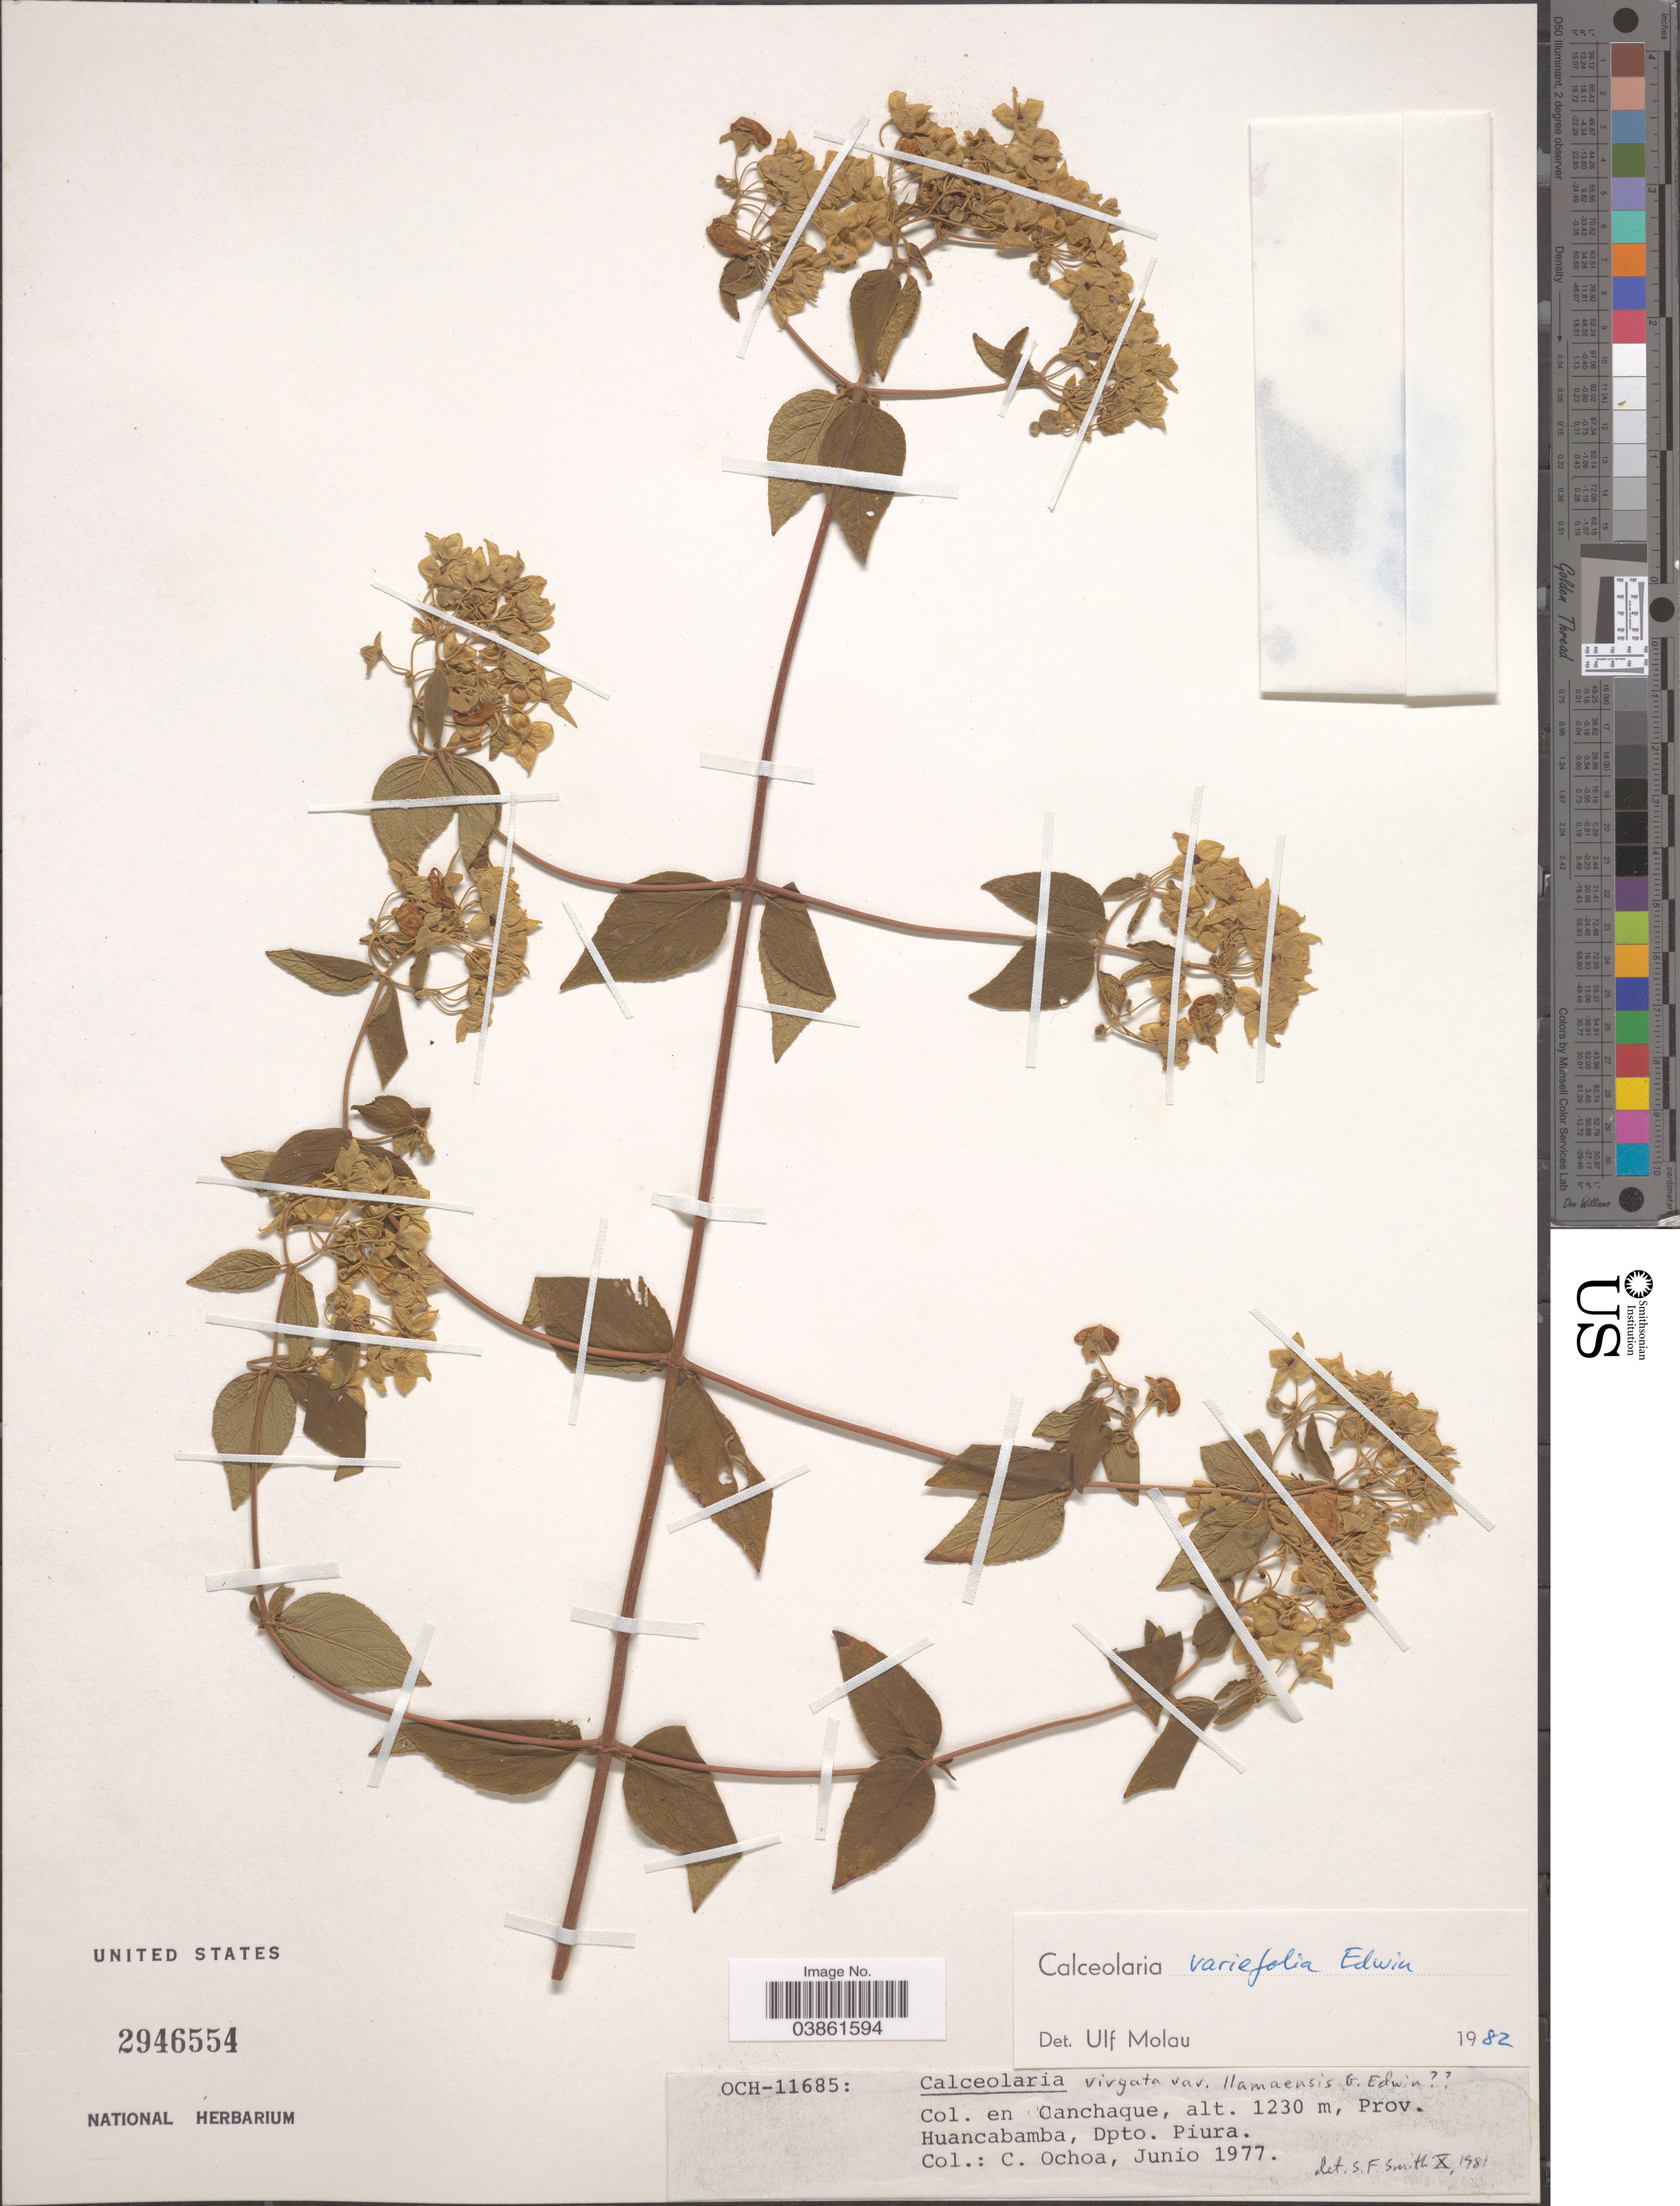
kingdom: Plantae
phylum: Tracheophyta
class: Magnoliopsida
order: Lamiales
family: Calceolariaceae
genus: Calceolaria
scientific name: Calceolaria variefolia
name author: Edwin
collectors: C. Ochoa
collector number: OCH-11685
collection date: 1977-06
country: Peru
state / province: Piura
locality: Canchaque, Prov. Huancabamba, Dpto. Piura.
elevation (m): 1230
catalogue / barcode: US 2946554